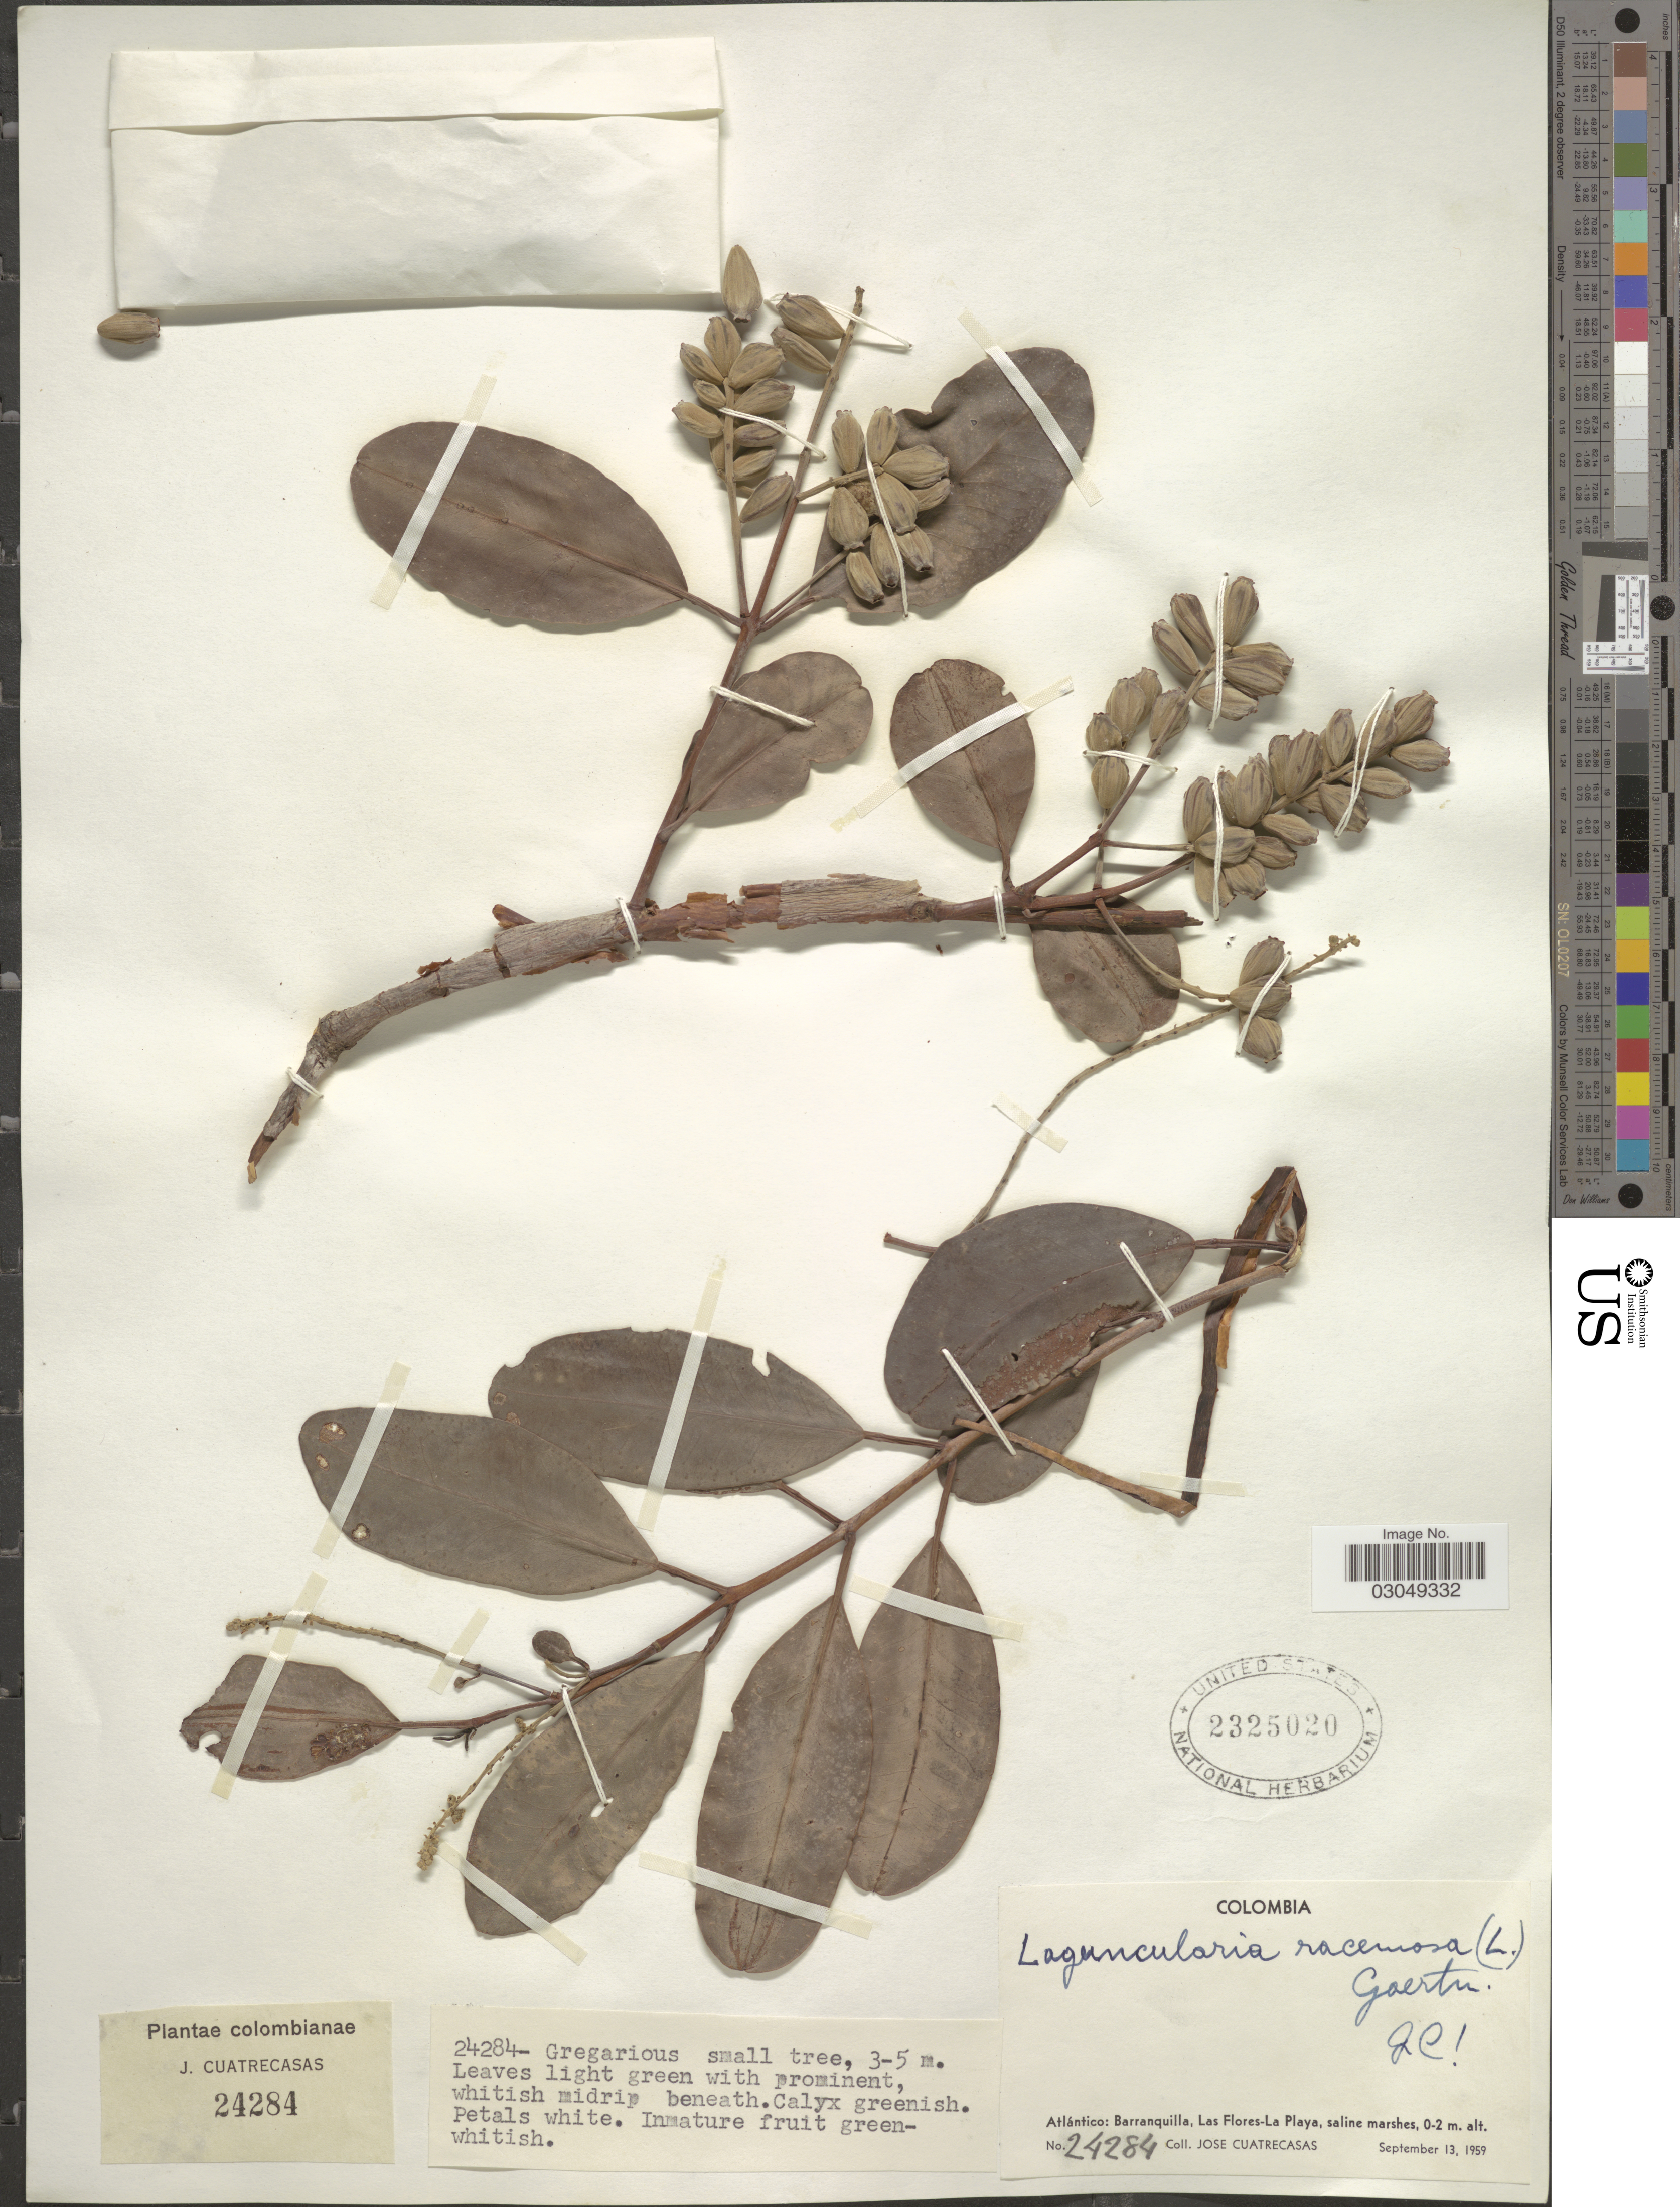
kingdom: Plantae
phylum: Tracheophyta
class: Magnoliopsida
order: Myrtales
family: Combretaceae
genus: Laguncularia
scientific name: Laguncularia racemosa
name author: (L.) C.F. Gaertn.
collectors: J. Cuatrecasas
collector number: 24284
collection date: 1959-09-13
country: Colombia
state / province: Atlántico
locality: Barranquilla, Las Flores-La Playa, saline marshes.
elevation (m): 0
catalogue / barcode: US 2325020